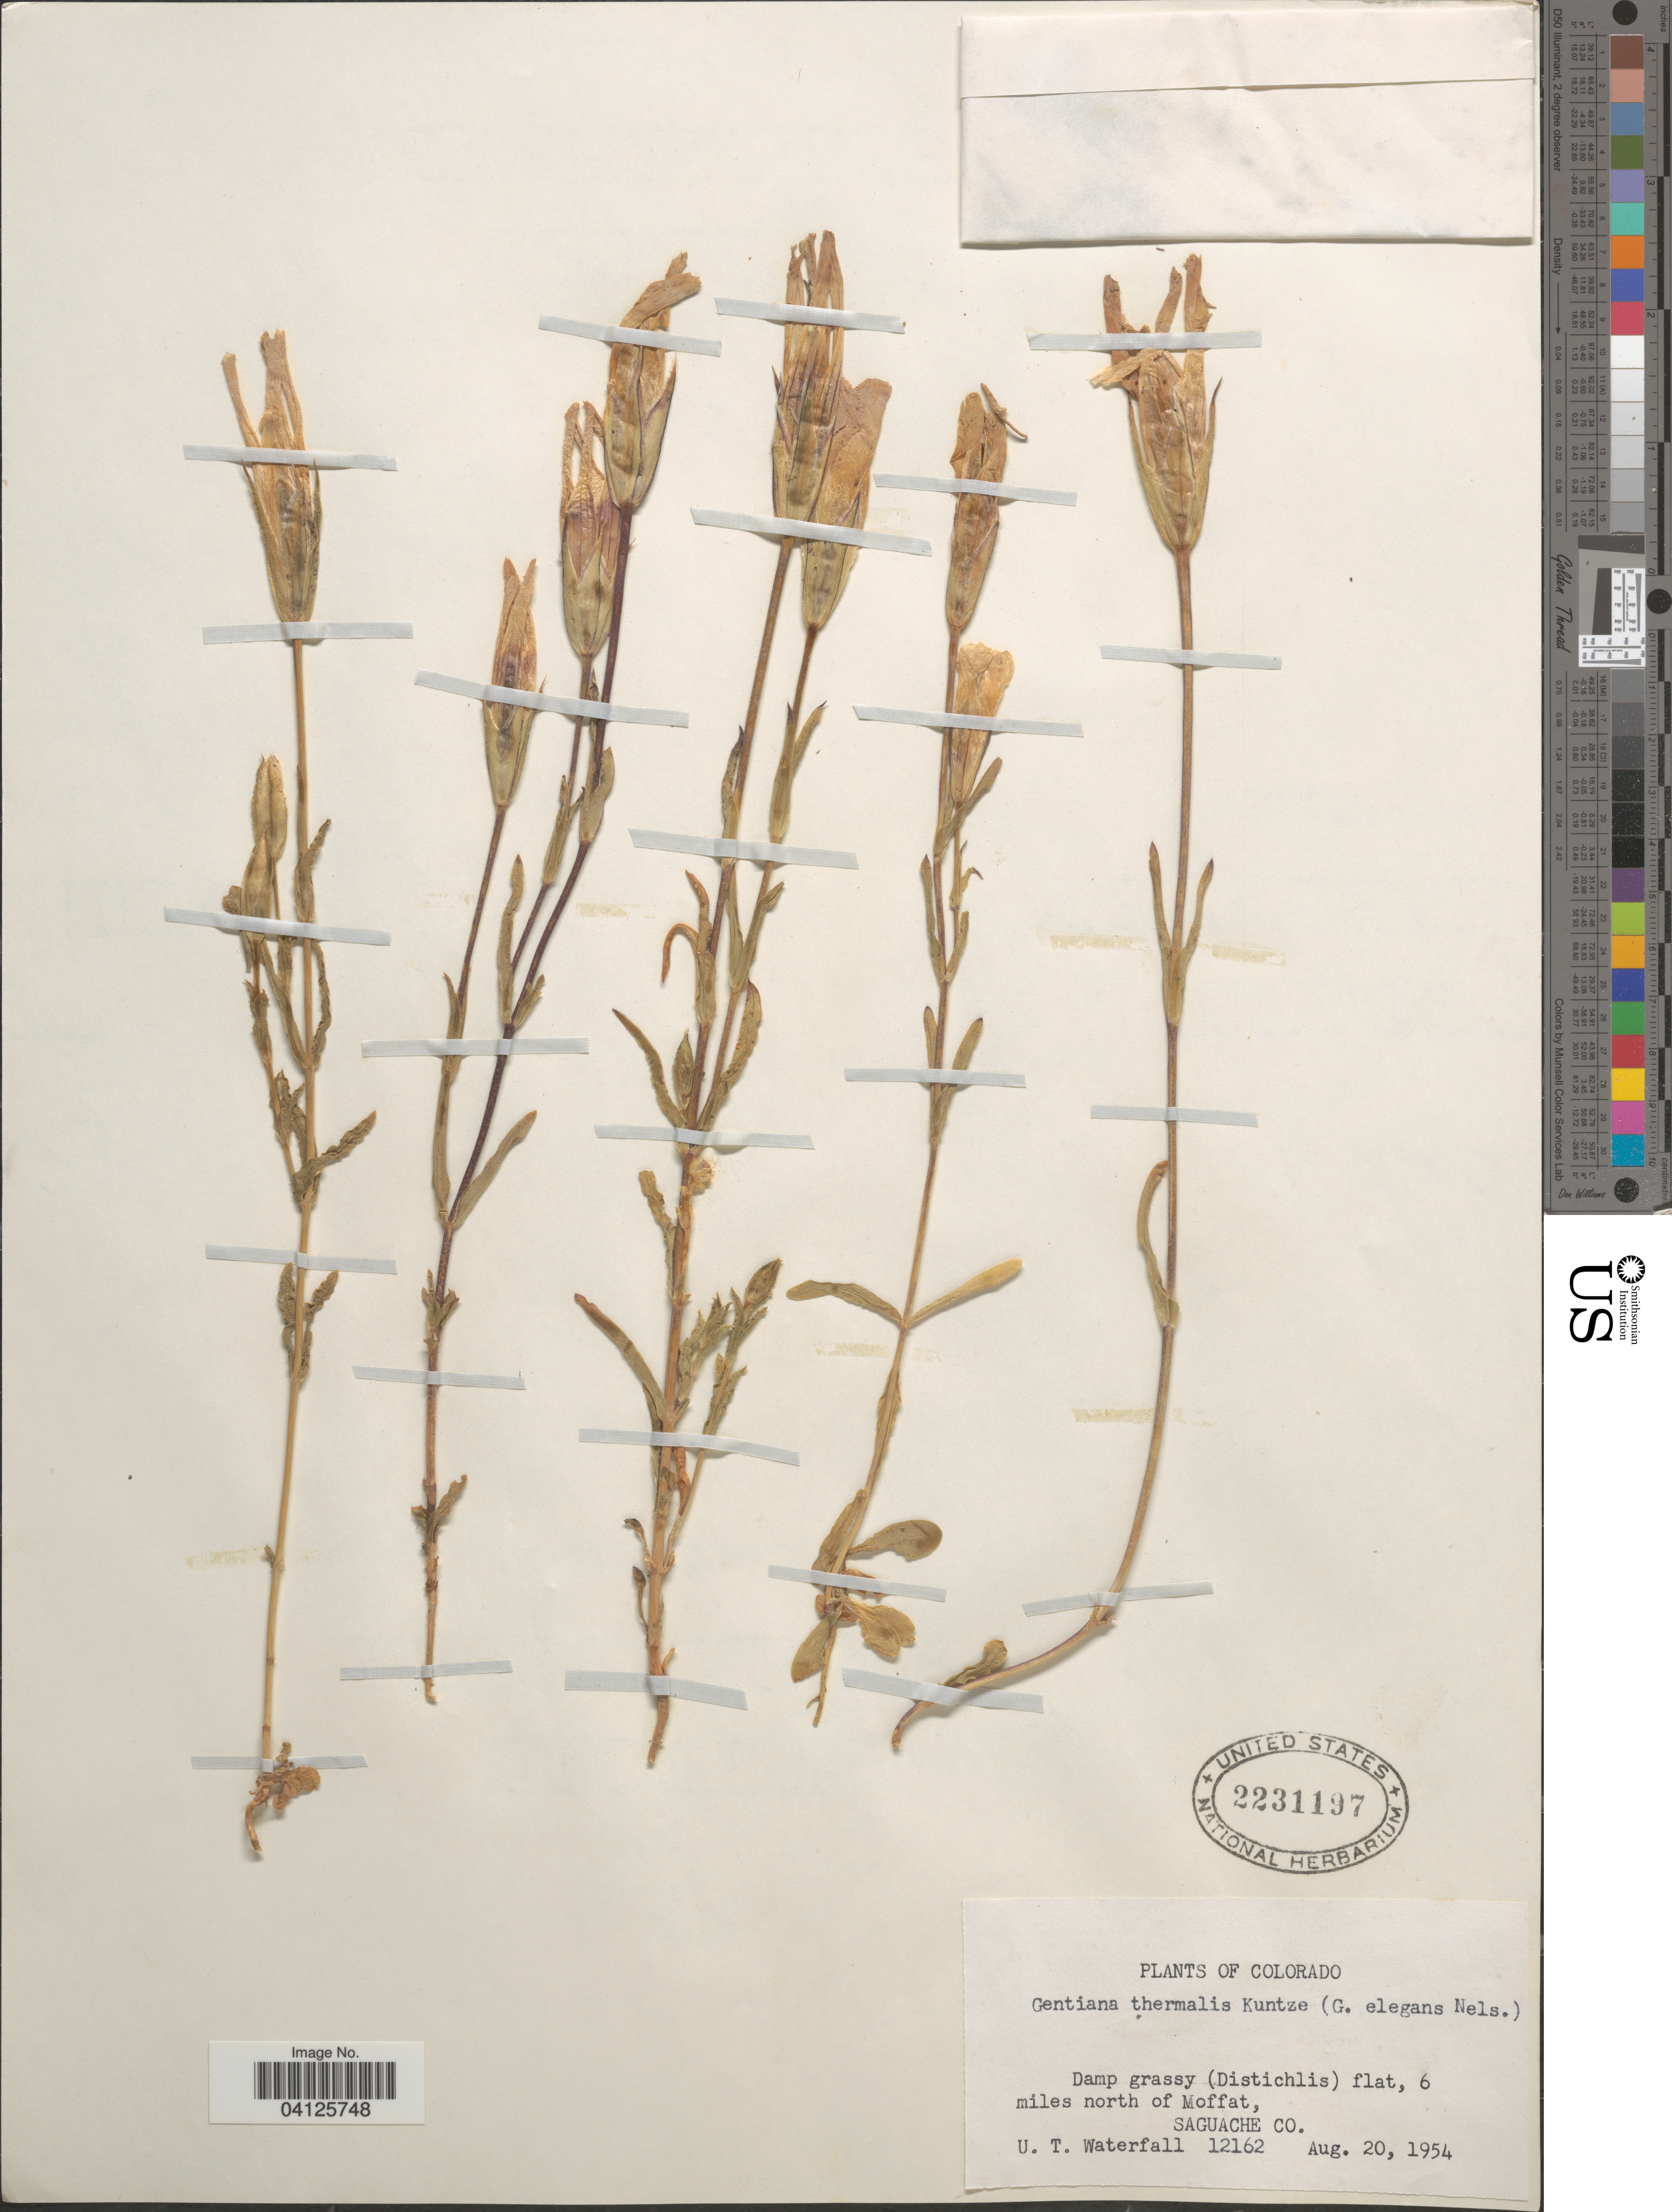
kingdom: Plantae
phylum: Tracheophyta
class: Magnoliopsida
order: Gentianales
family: Gentianaceae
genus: Gentiana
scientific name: Gentiana thermalis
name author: Kuntze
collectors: U. T. Waterfall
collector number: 12162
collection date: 1954-08-20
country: United States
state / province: Colorado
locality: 6 miles north of Moffat, Saguache Co.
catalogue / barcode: US 2231197